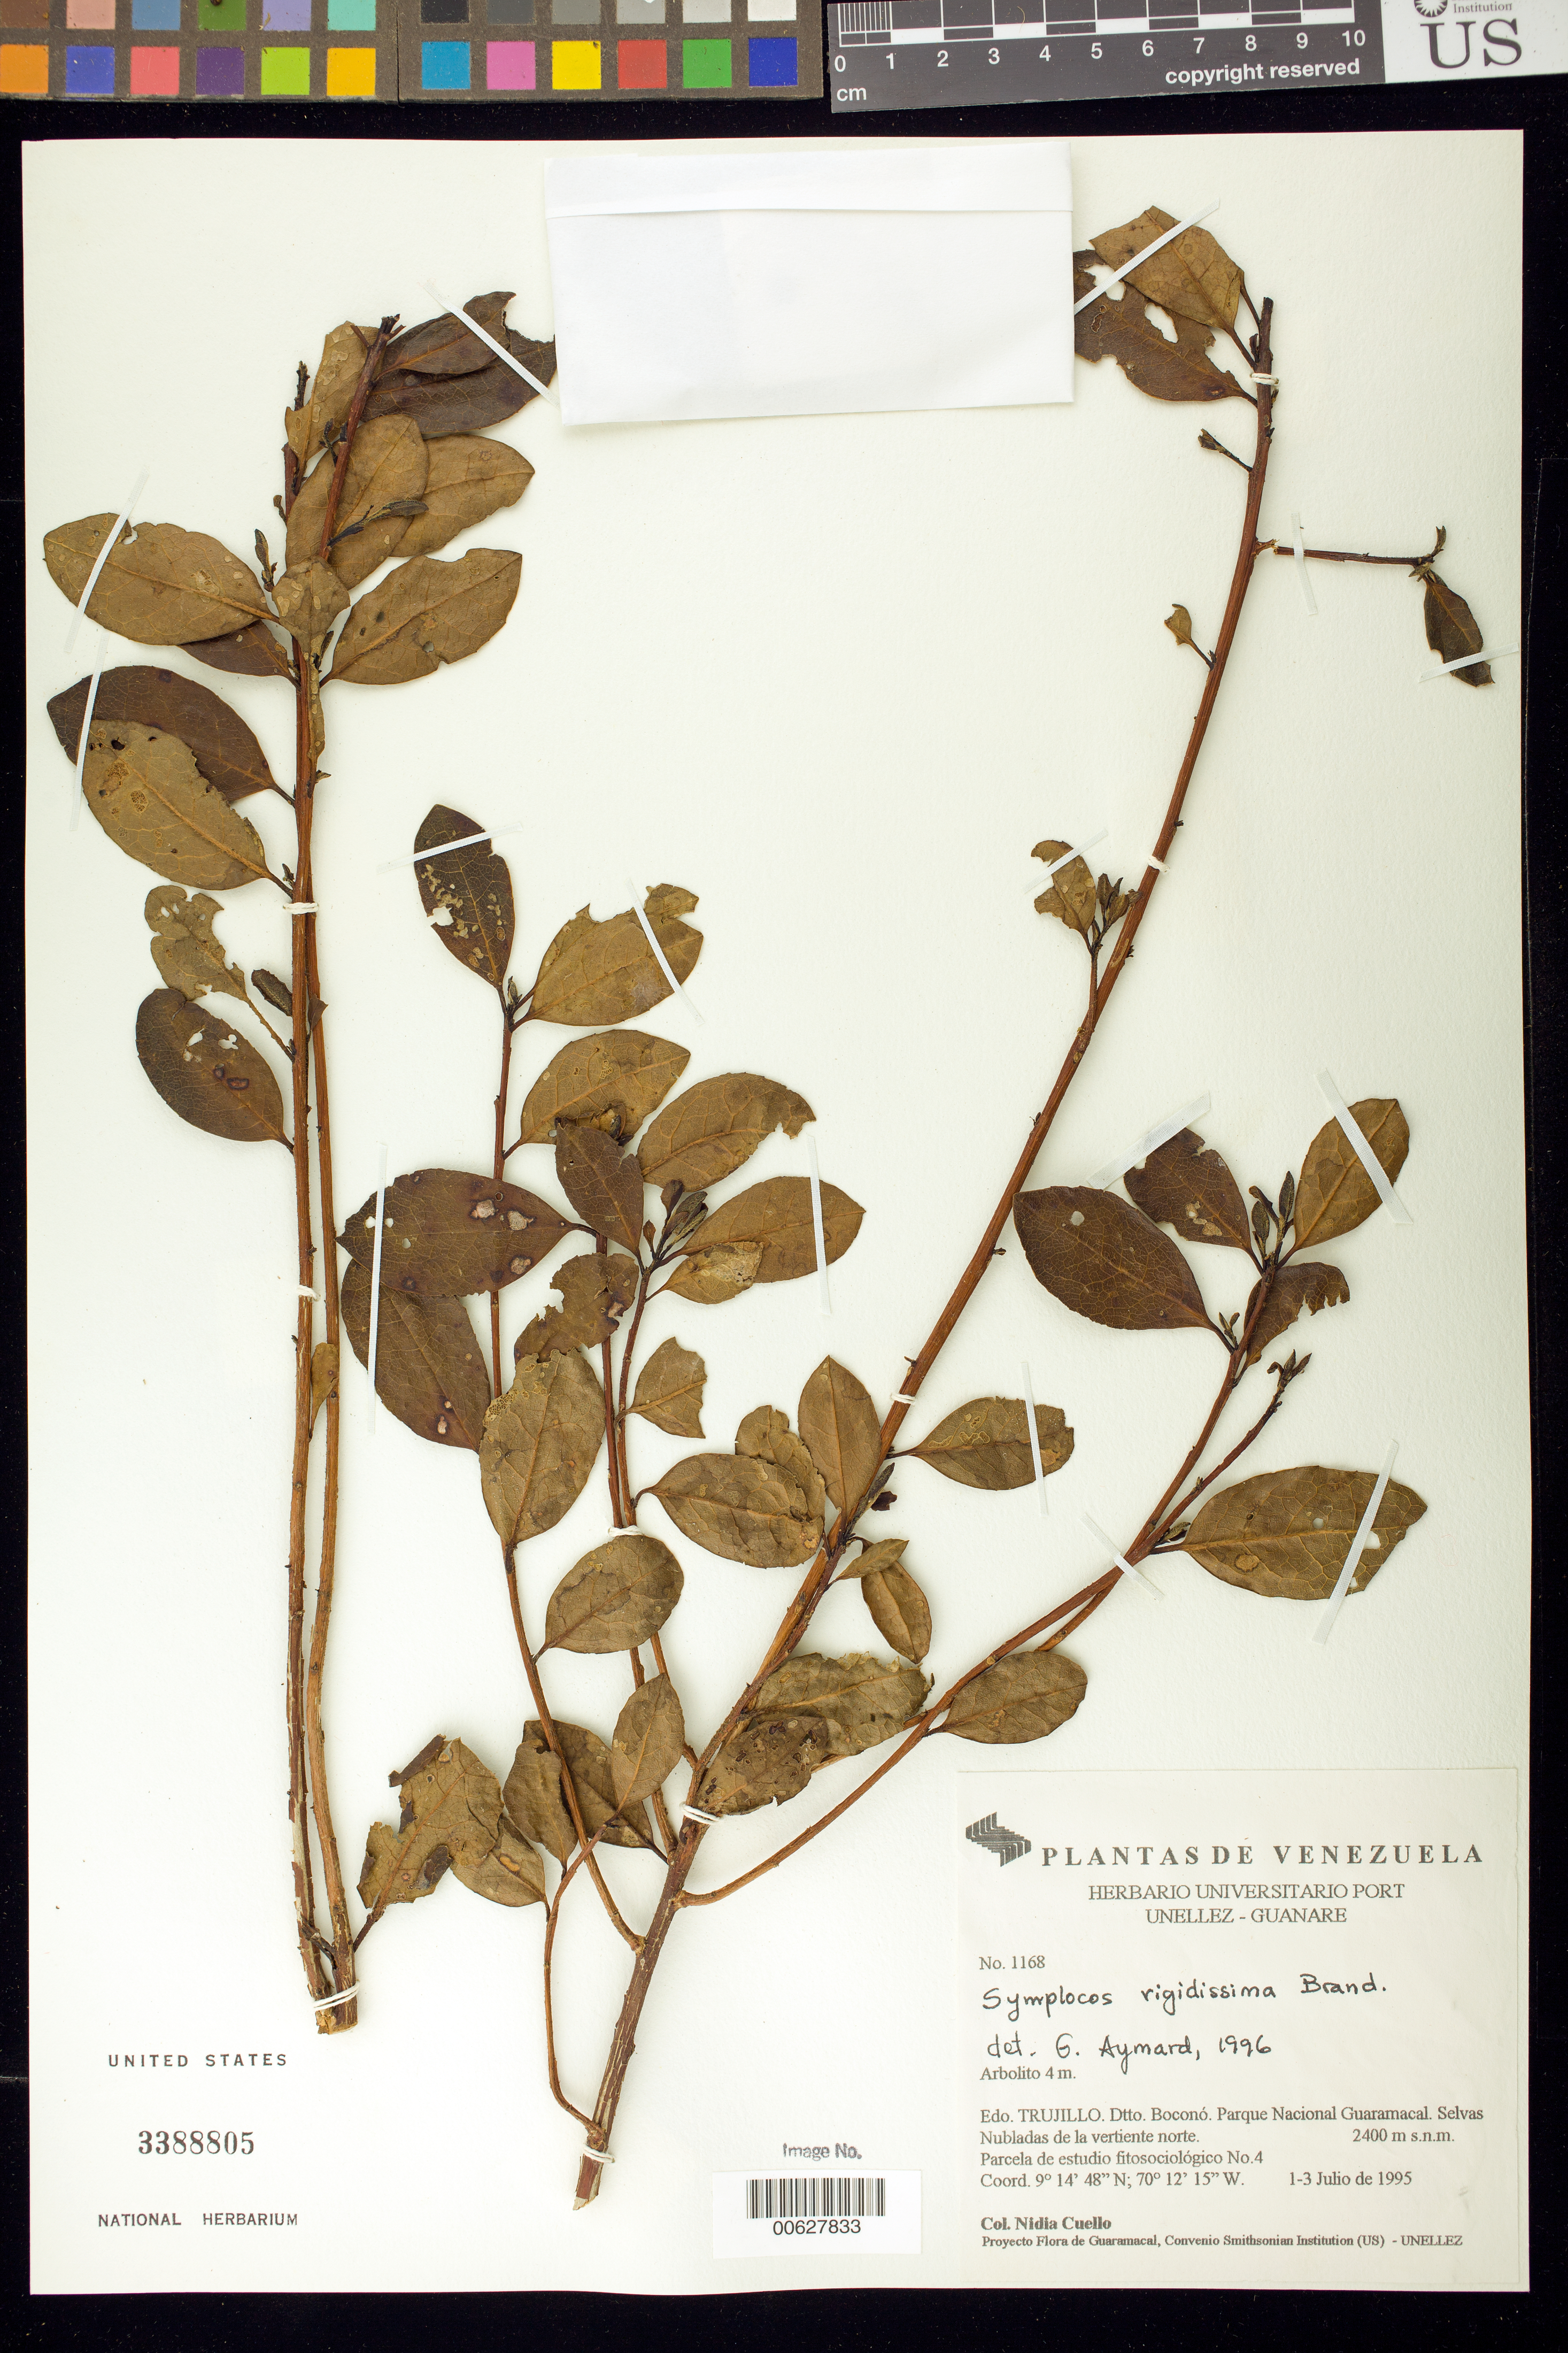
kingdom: Plantae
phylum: Tracheophyta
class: Magnoliopsida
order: Ericales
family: Symplocaceae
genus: Symplocos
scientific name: Symplocos rigidissima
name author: Brand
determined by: Aymard C., G. A., (PORT), Univ. Nac. Exp. de los Llanos Ezequiel Zamora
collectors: N. L. Cuello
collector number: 1168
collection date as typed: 01 Jul 1995 to 03 Jul 1995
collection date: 1995-07-01/1995-07-03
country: Venezuela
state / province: Trujillo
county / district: Boconó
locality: Parque Nacional Guaramacal. Vertiente N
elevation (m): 2400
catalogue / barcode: US 3388805